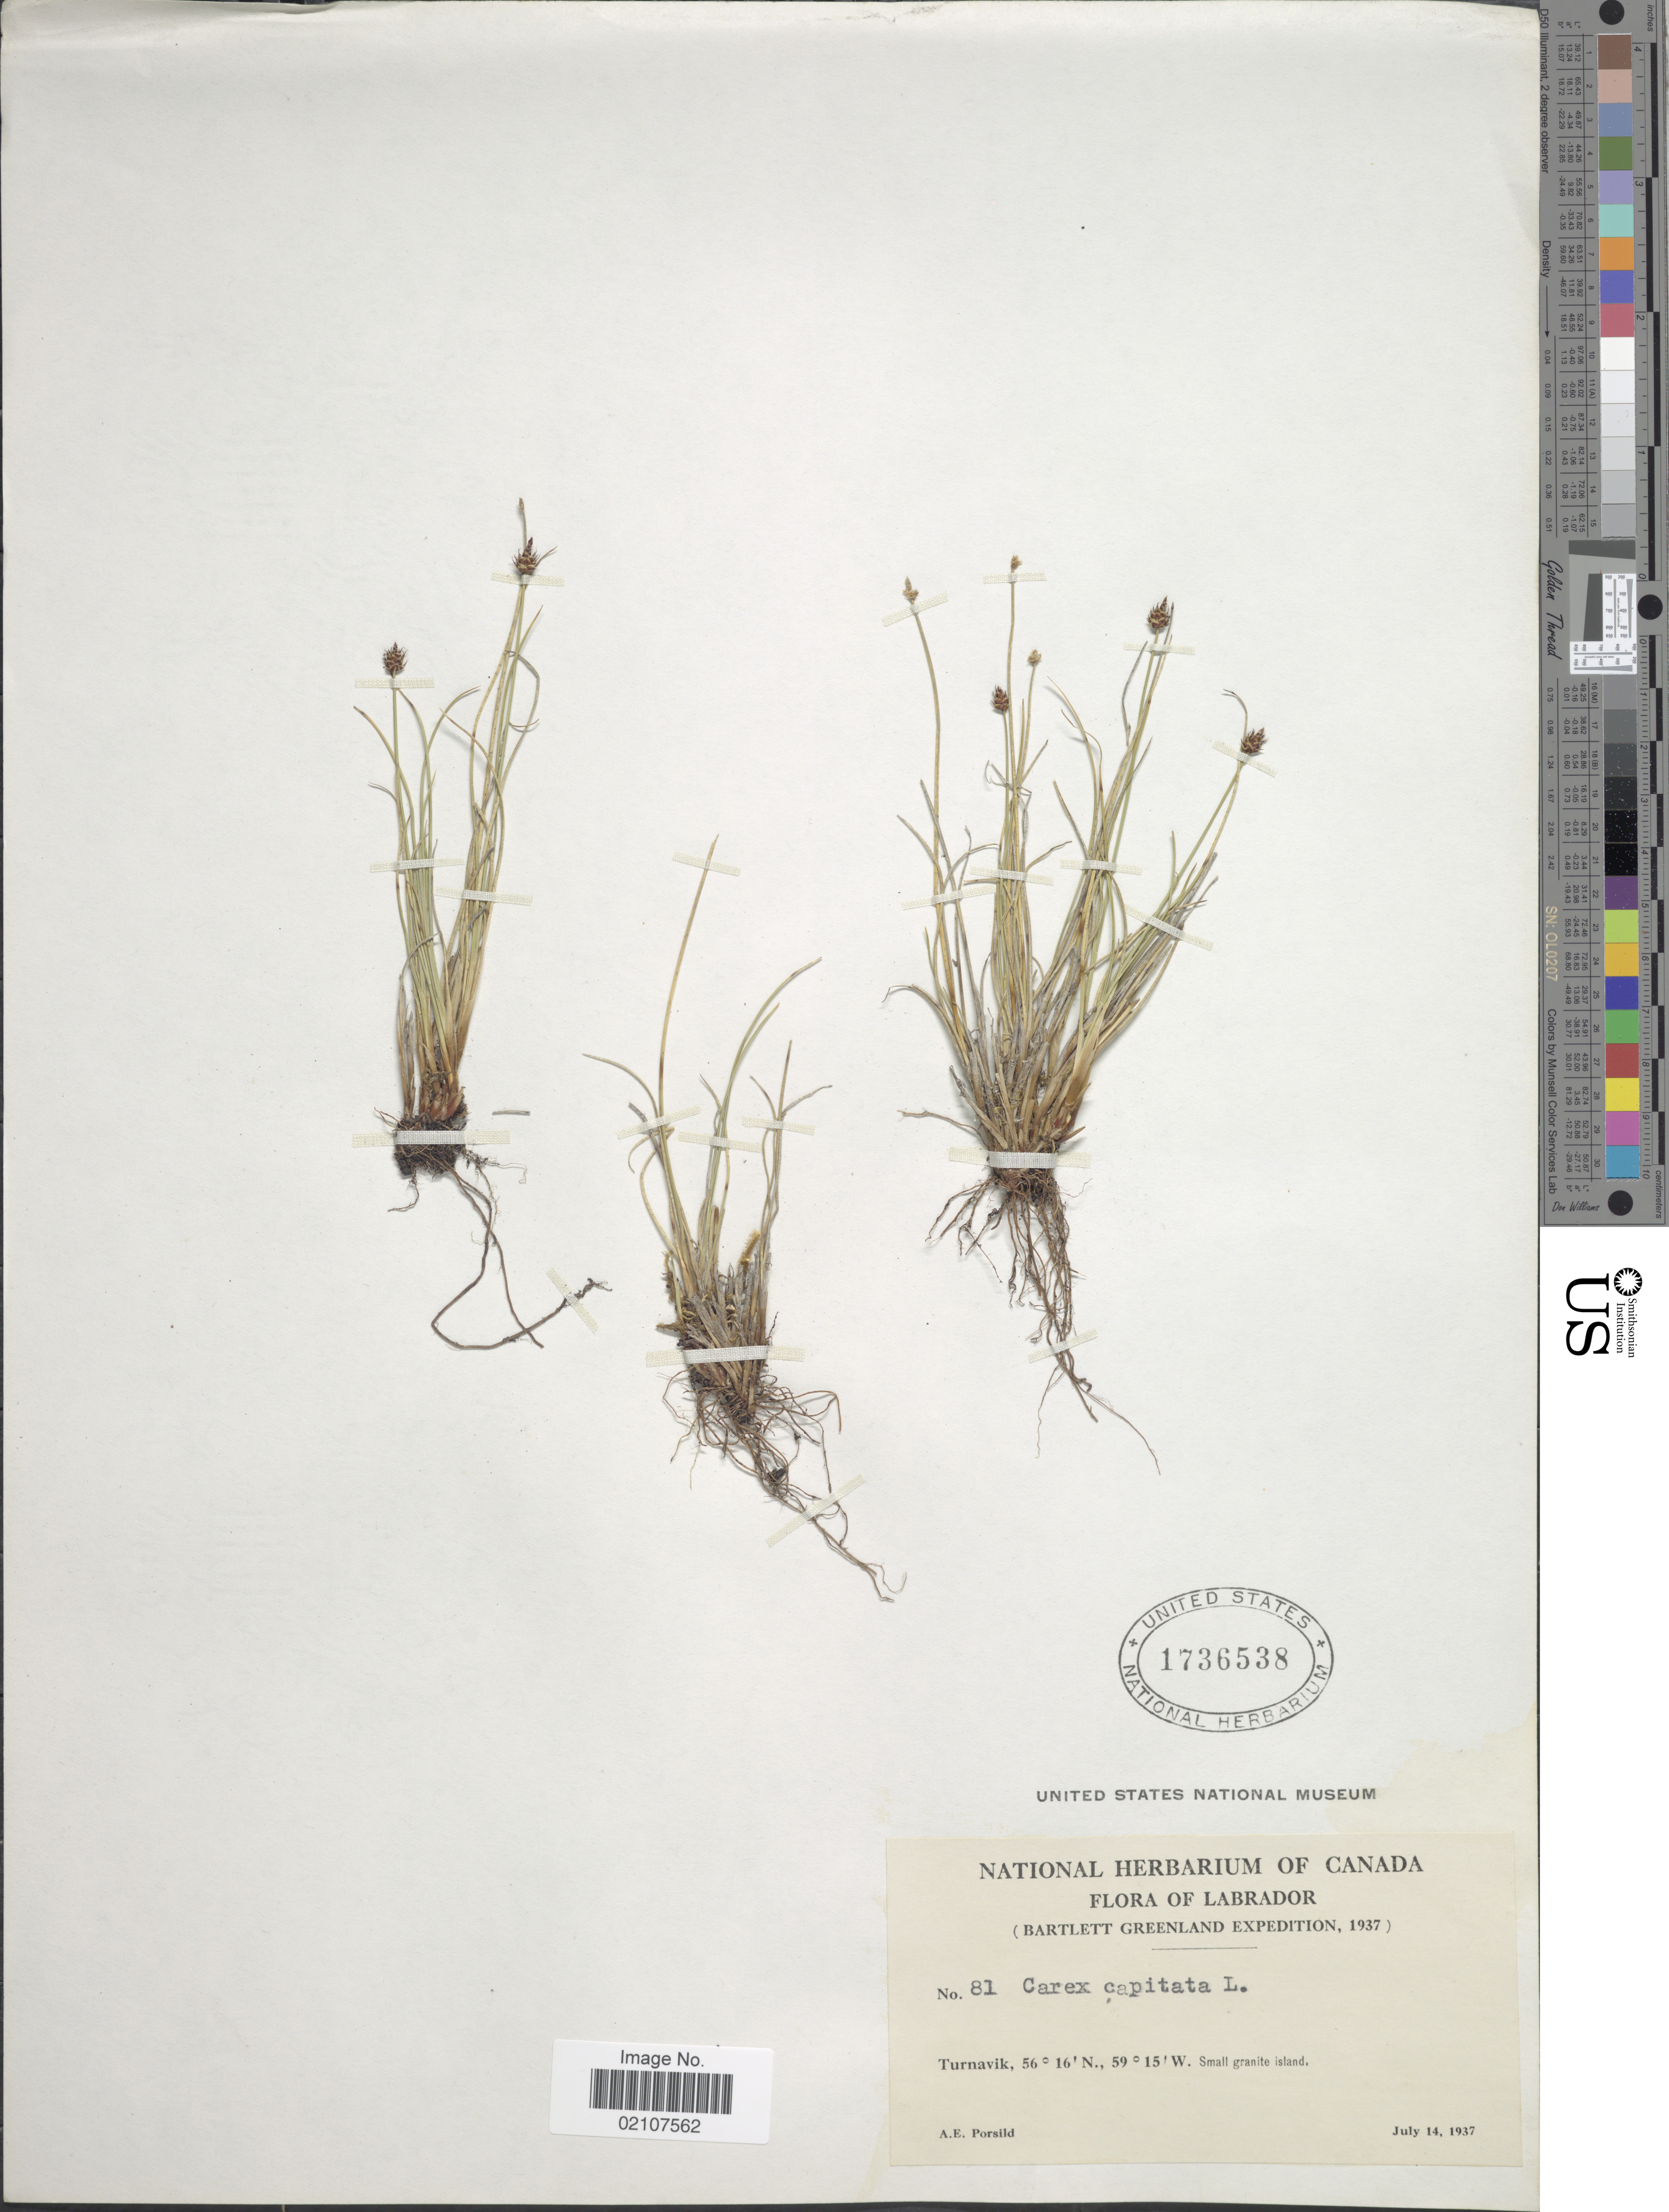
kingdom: Plantae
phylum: Tracheophyta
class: Liliopsida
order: Poales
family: Cyperaceae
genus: Carex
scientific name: Carex capitata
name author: L.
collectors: A. E. Porsild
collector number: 81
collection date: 1937-07-14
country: Canada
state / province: Newfoundland and Labrador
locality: Labrador (Bartlett Greenland, Turnavik. Small granite island.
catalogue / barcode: US 1736538